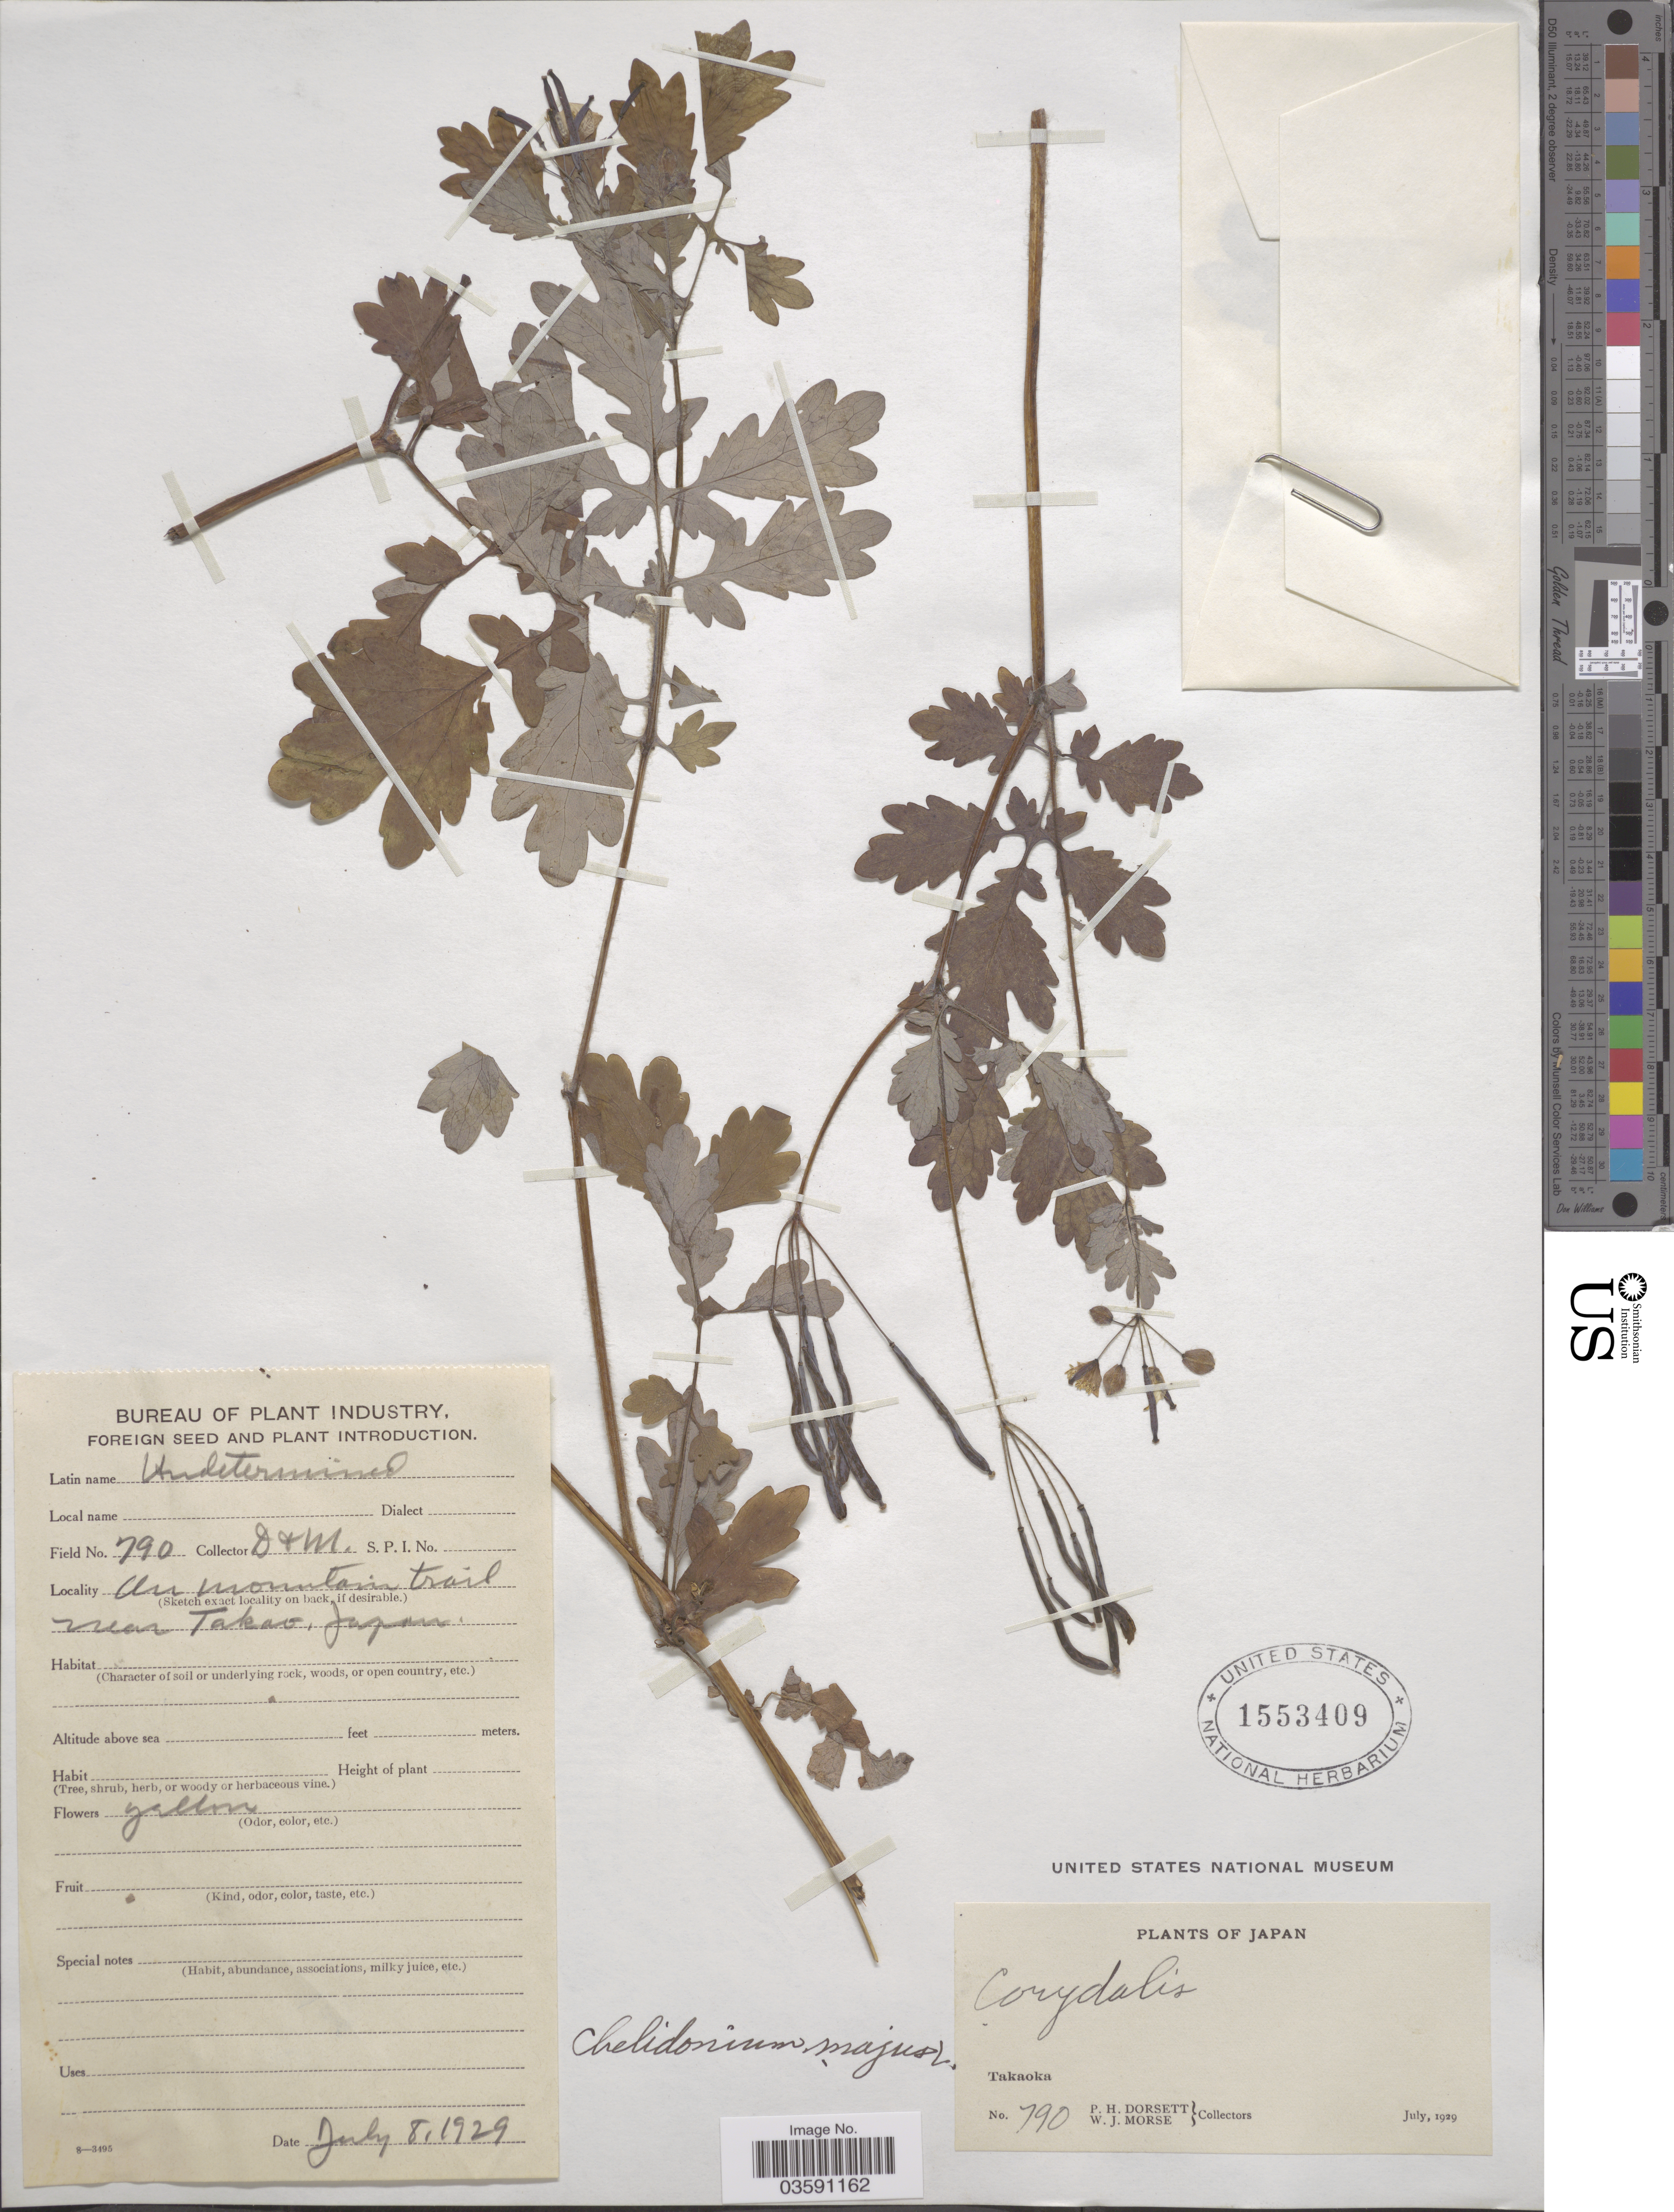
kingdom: Plantae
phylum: Tracheophyta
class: Magnoliopsida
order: Ranunculales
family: Papaveraceae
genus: Chelidonium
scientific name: Chelidonium majus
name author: L.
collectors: P. H. Dorsett & W. J. Morse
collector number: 790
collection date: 1929-07-08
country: Japan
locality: Takaoka. On mountain trail near Takao.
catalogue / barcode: US 1553409